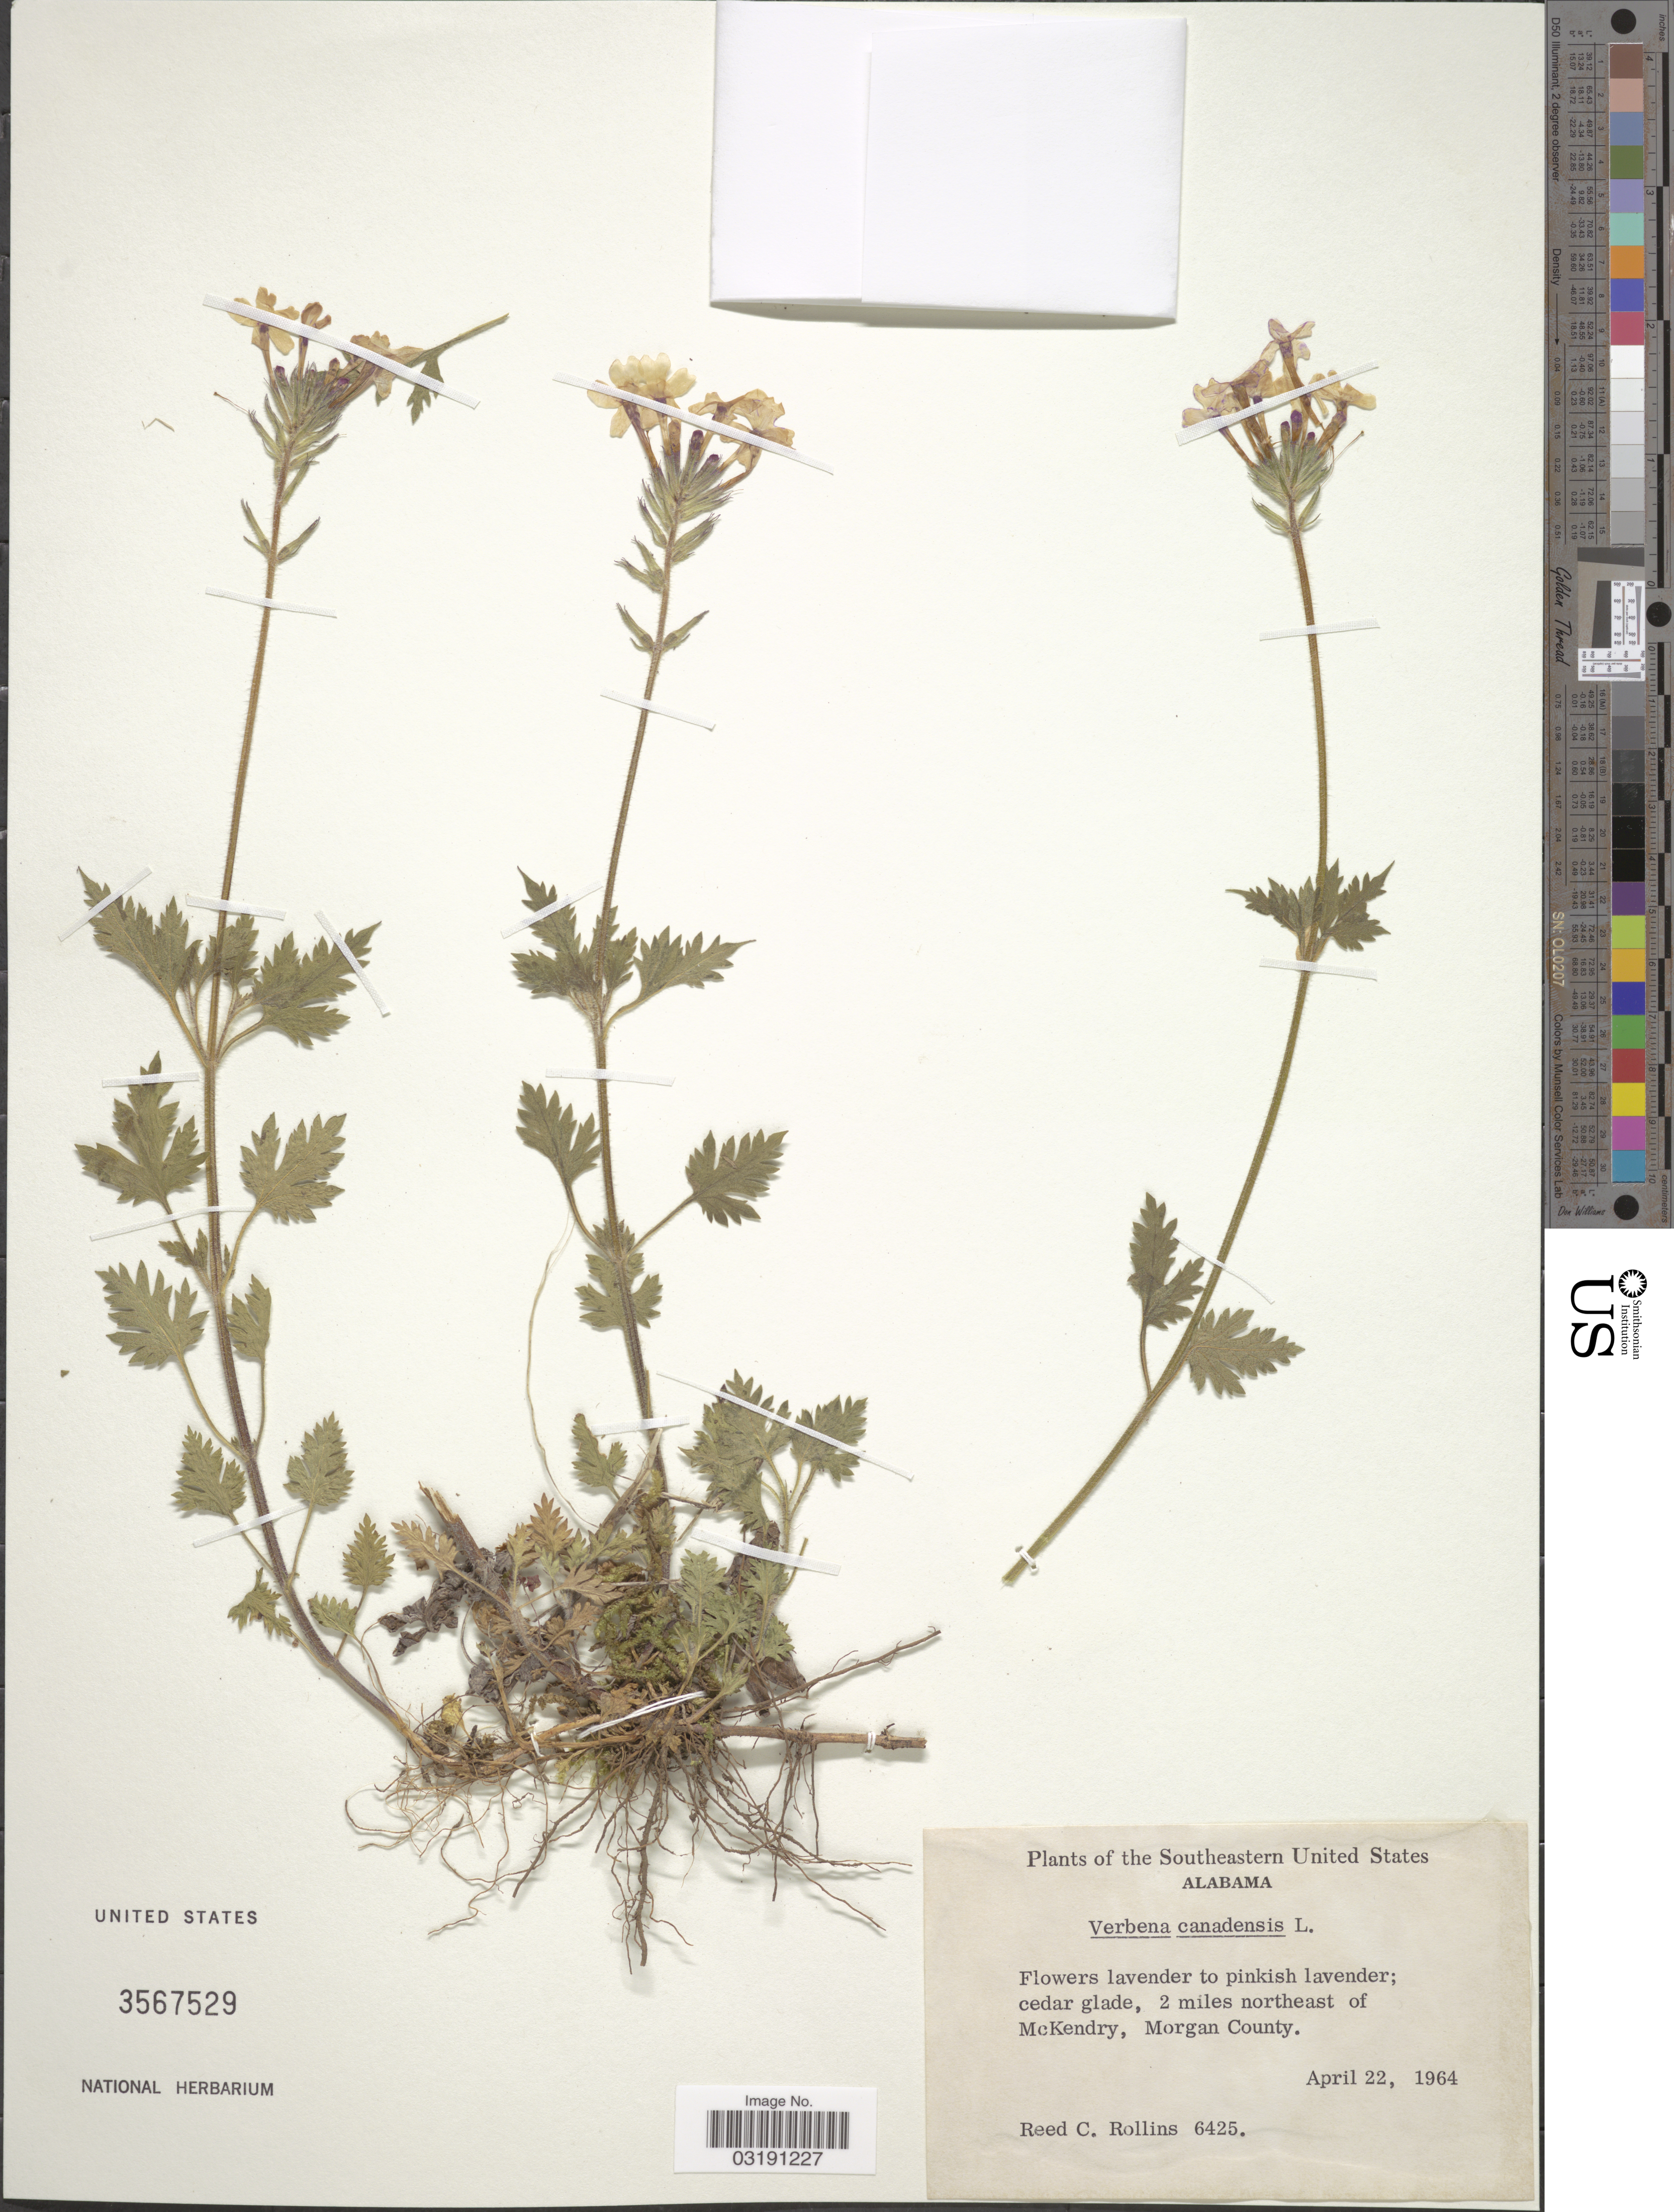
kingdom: Plantae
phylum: Tracheophyta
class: Magnoliopsida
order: Lamiales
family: Verbenaceae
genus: Verbena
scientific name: Verbena canadensis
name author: (L.) Britton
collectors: R. C. Rollins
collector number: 6425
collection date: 1964-04-22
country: United States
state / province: Alabama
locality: Southern United States. Cedar glade, 2 miles northeast of McKendry, Morgan County.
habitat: cedar glade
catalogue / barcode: US 3567529